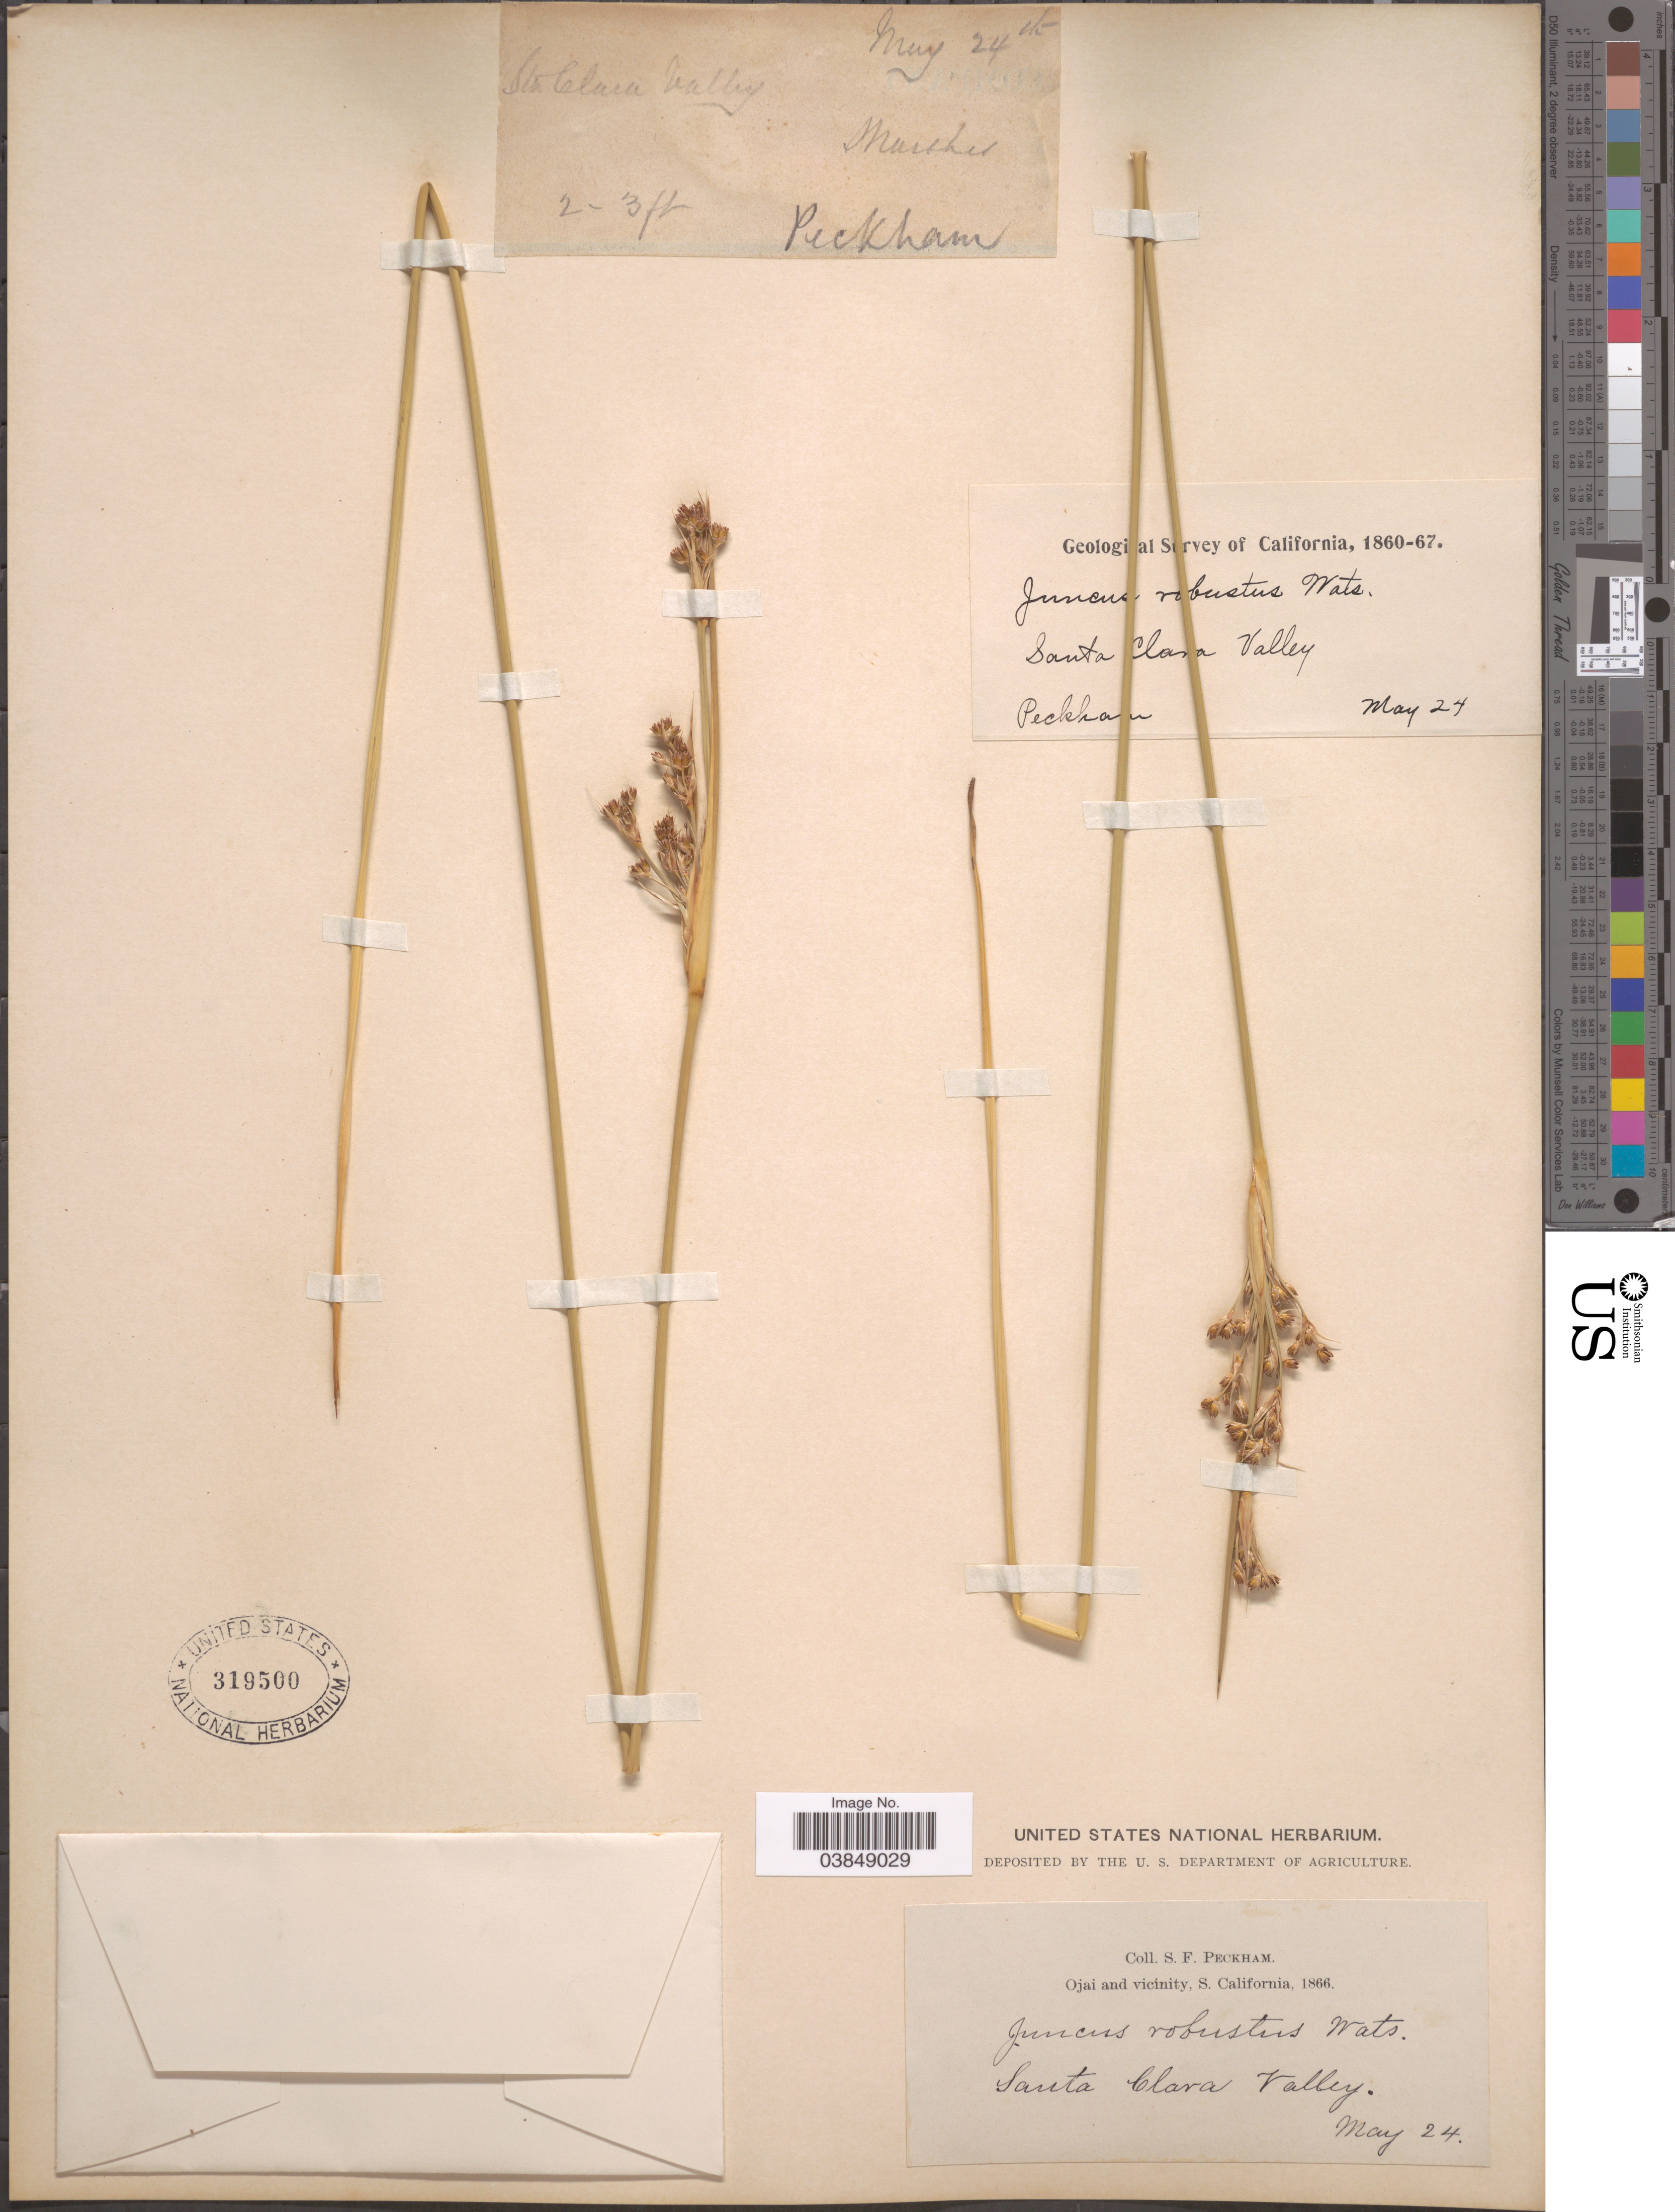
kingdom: Plantae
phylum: Tracheophyta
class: Liliopsida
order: Poales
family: Juncaceae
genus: Juncus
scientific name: Juncus acutus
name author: L.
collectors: S. Peckham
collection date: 1866-05-24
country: United States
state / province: California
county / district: Ventura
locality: Ojai and vicinity, S. California. Santa Clara Valley.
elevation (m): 1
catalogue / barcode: US 319500